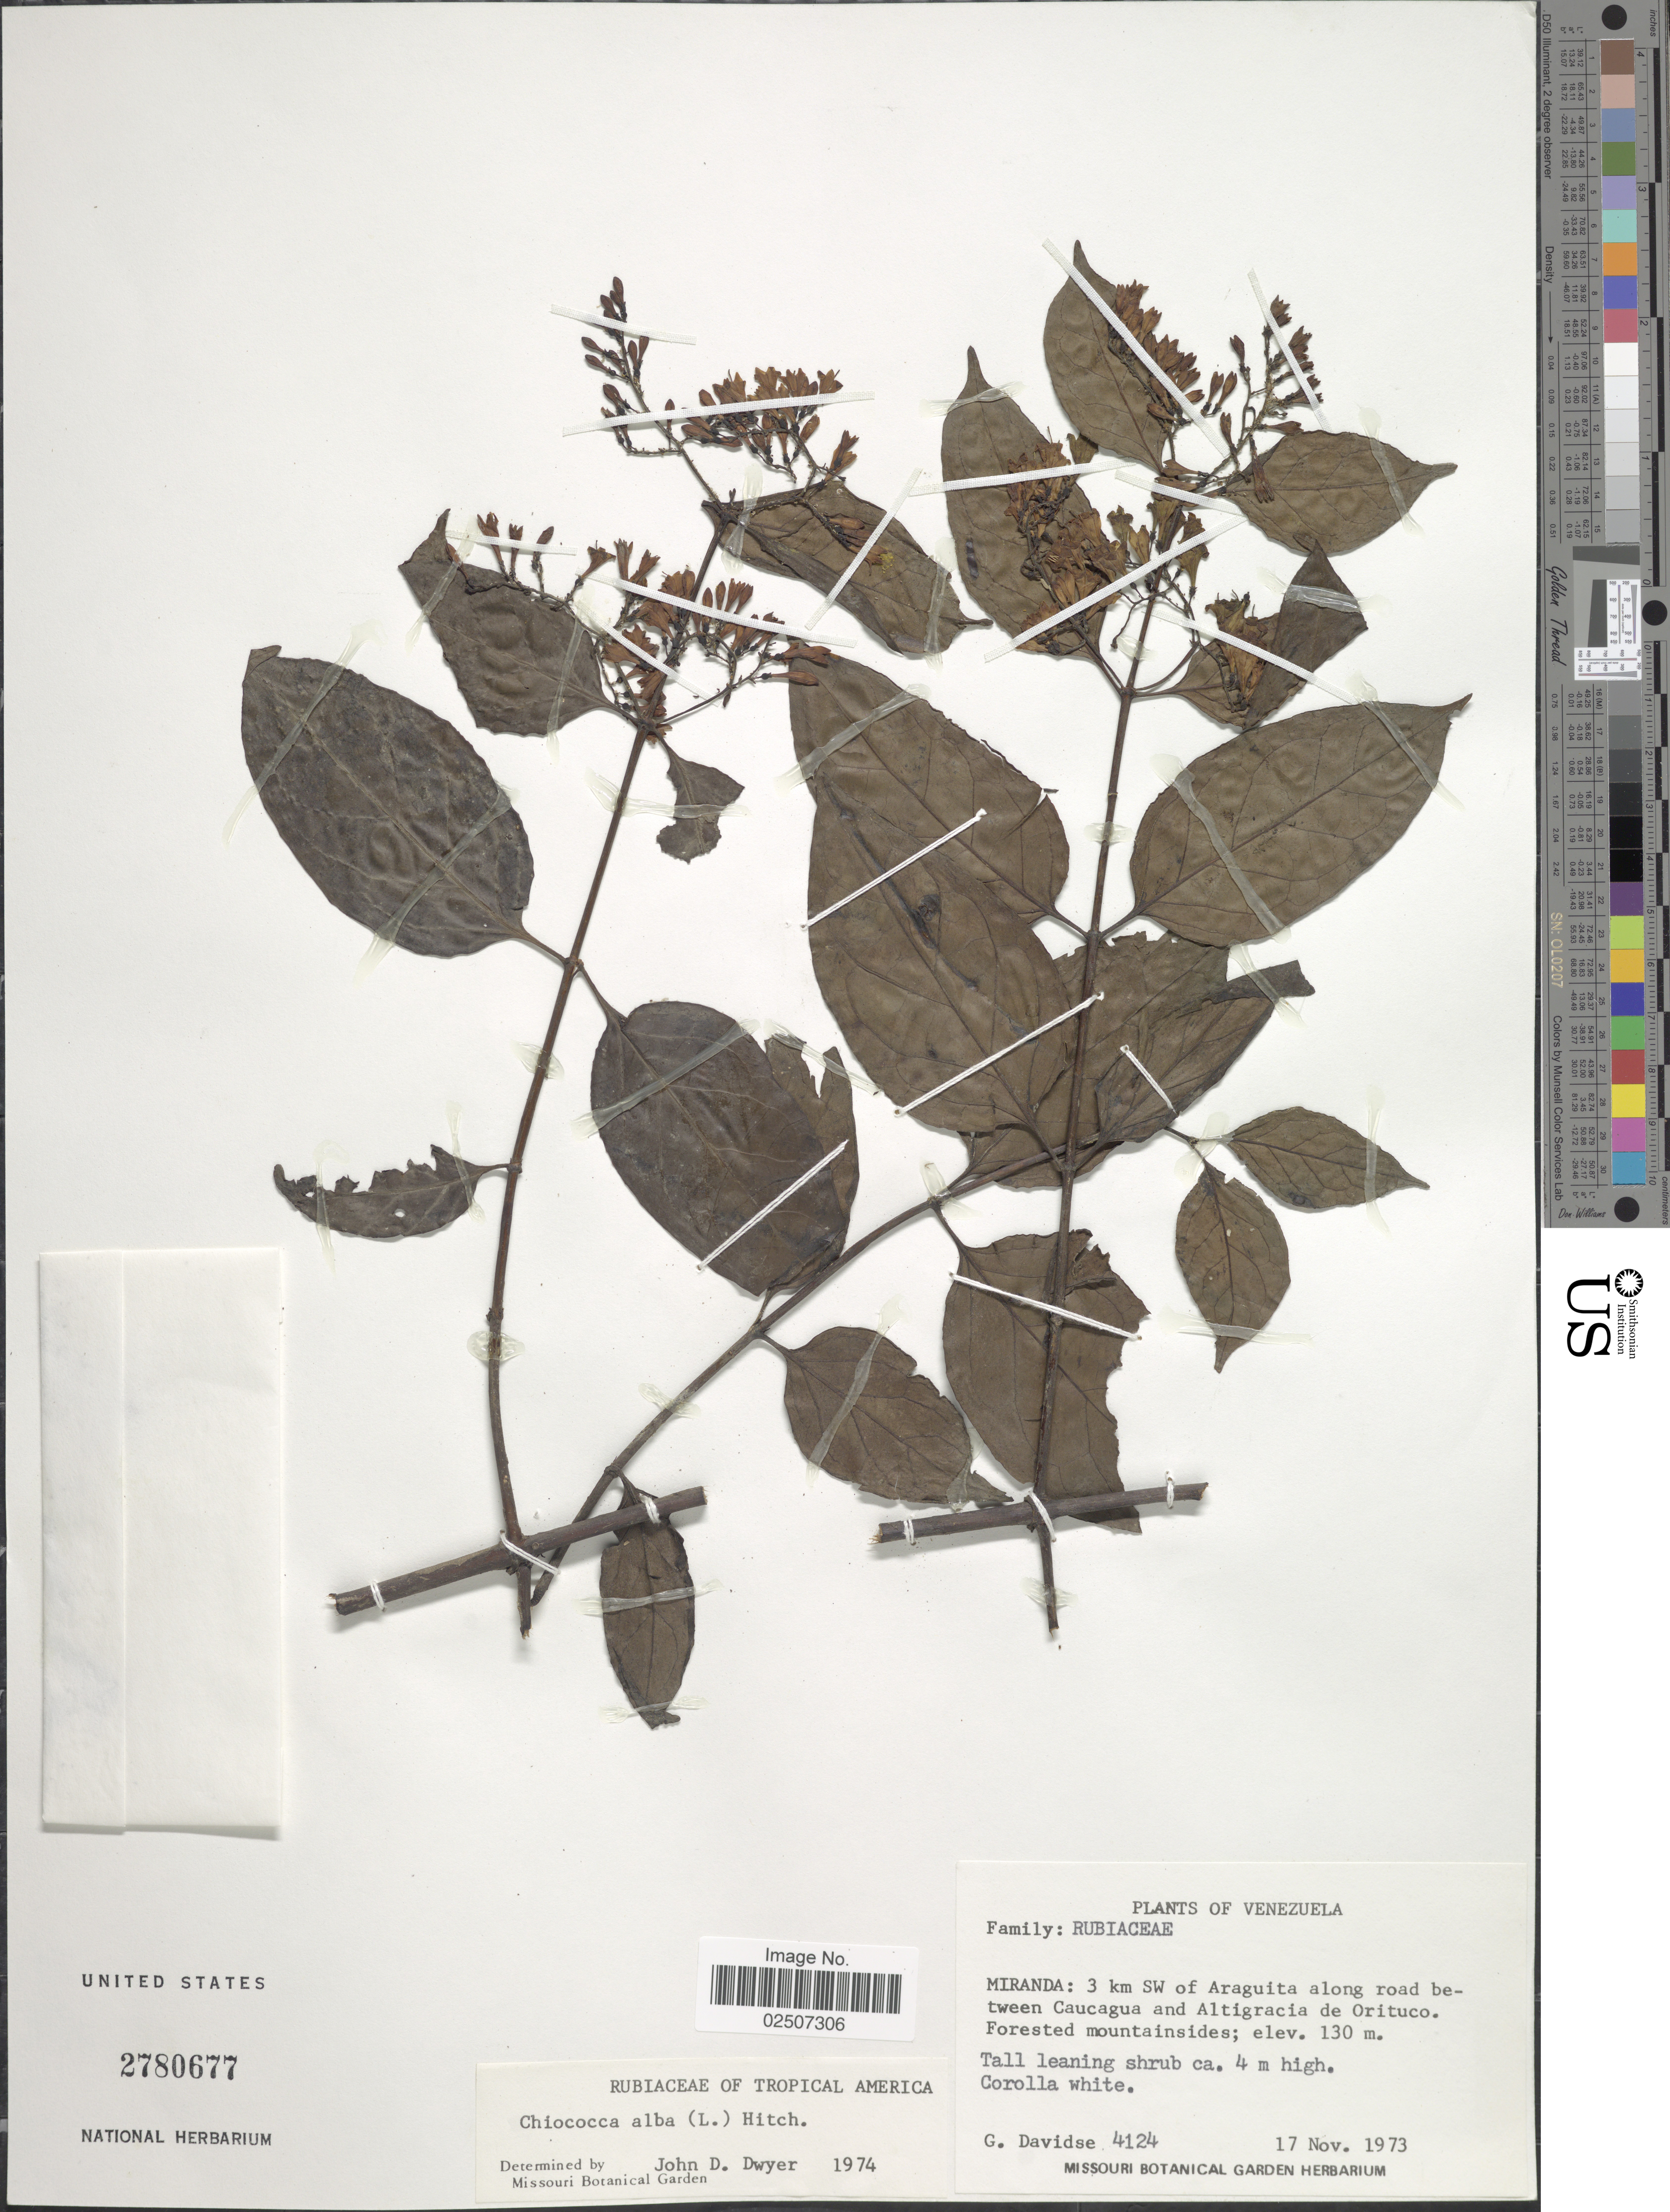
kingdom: Plantae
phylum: Tracheophyta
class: Magnoliopsida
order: Gentianales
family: Rubiaceae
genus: Chiococca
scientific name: Chiococca alba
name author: (L.) Hitchc.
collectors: G. Davidse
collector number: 4124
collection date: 1973-11-17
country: Venezuela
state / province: Miranda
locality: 3 km SW of Araguita along road between Caucagua and Altigracia de Orituco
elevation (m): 130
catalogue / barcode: US 2780677